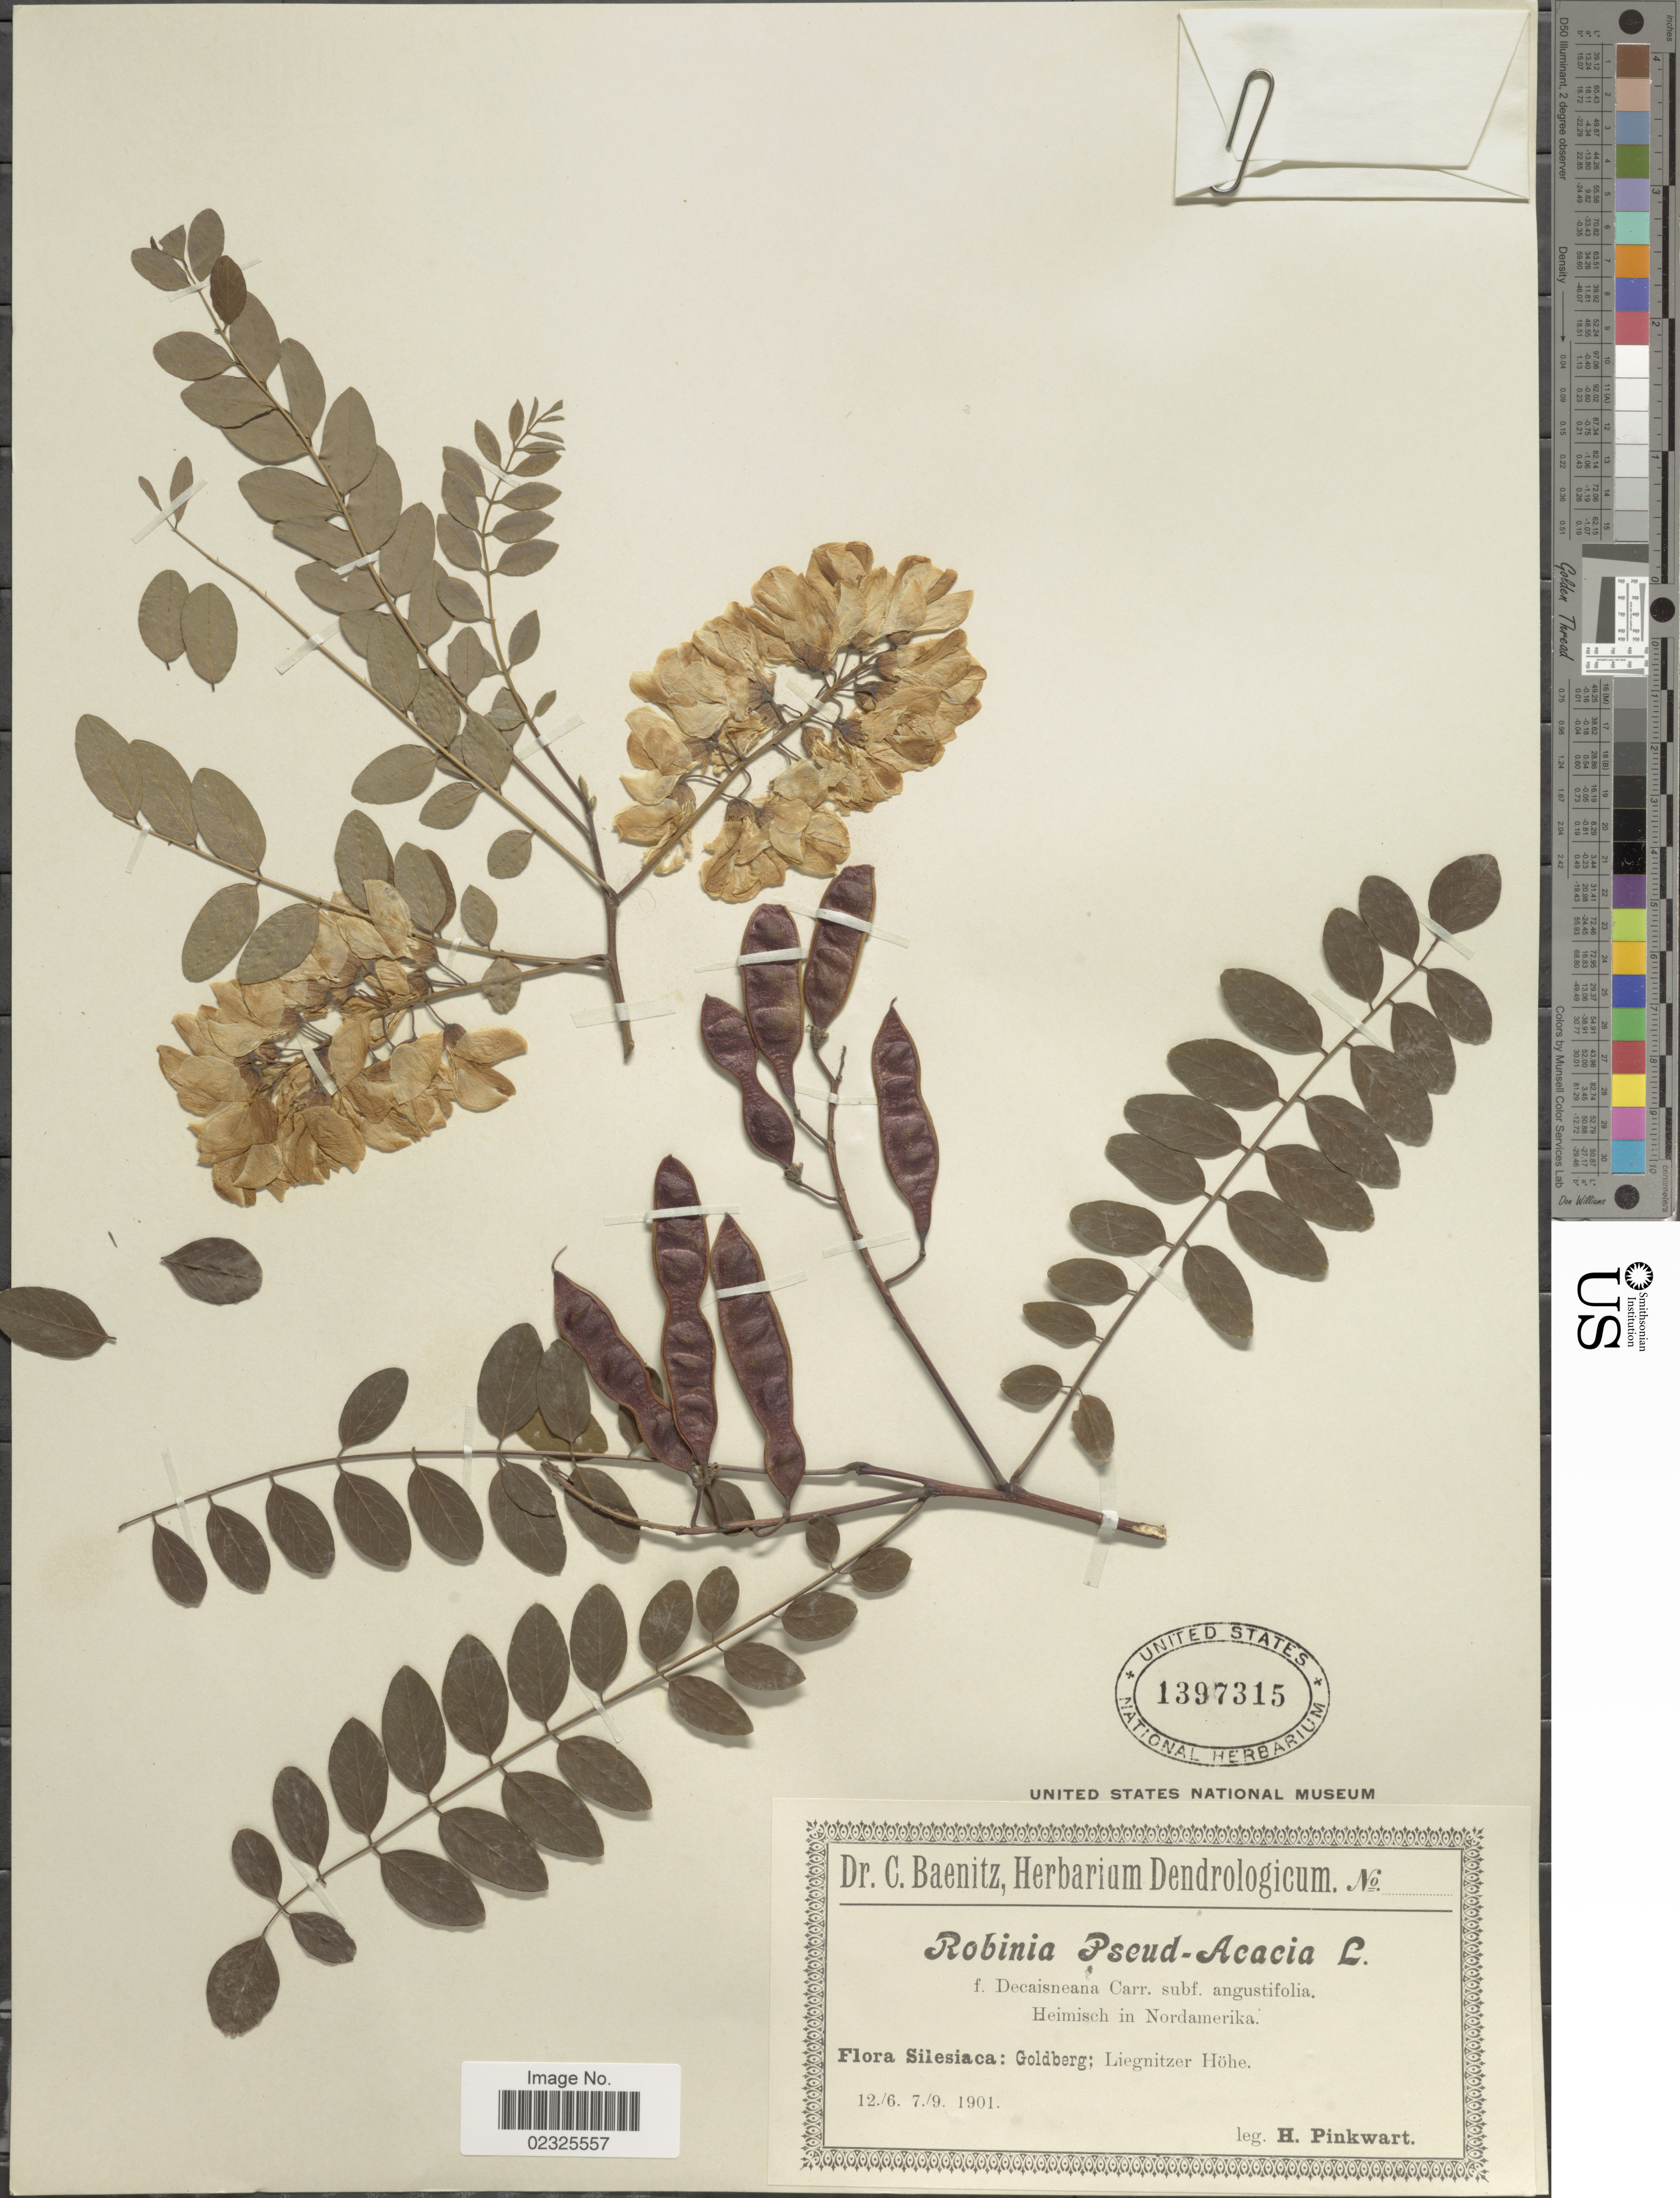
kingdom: Plantae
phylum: Tracheophyta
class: Magnoliopsida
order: Fabales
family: Fabaceae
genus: Robinia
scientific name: Robinia pseudoacacia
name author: L.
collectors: H. Pinkwart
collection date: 1901-06-12/1901-09-07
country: Austria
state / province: Steiermark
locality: Silesiaca: Goldberg; Liegnitzer Hohe.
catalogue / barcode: US 1397315